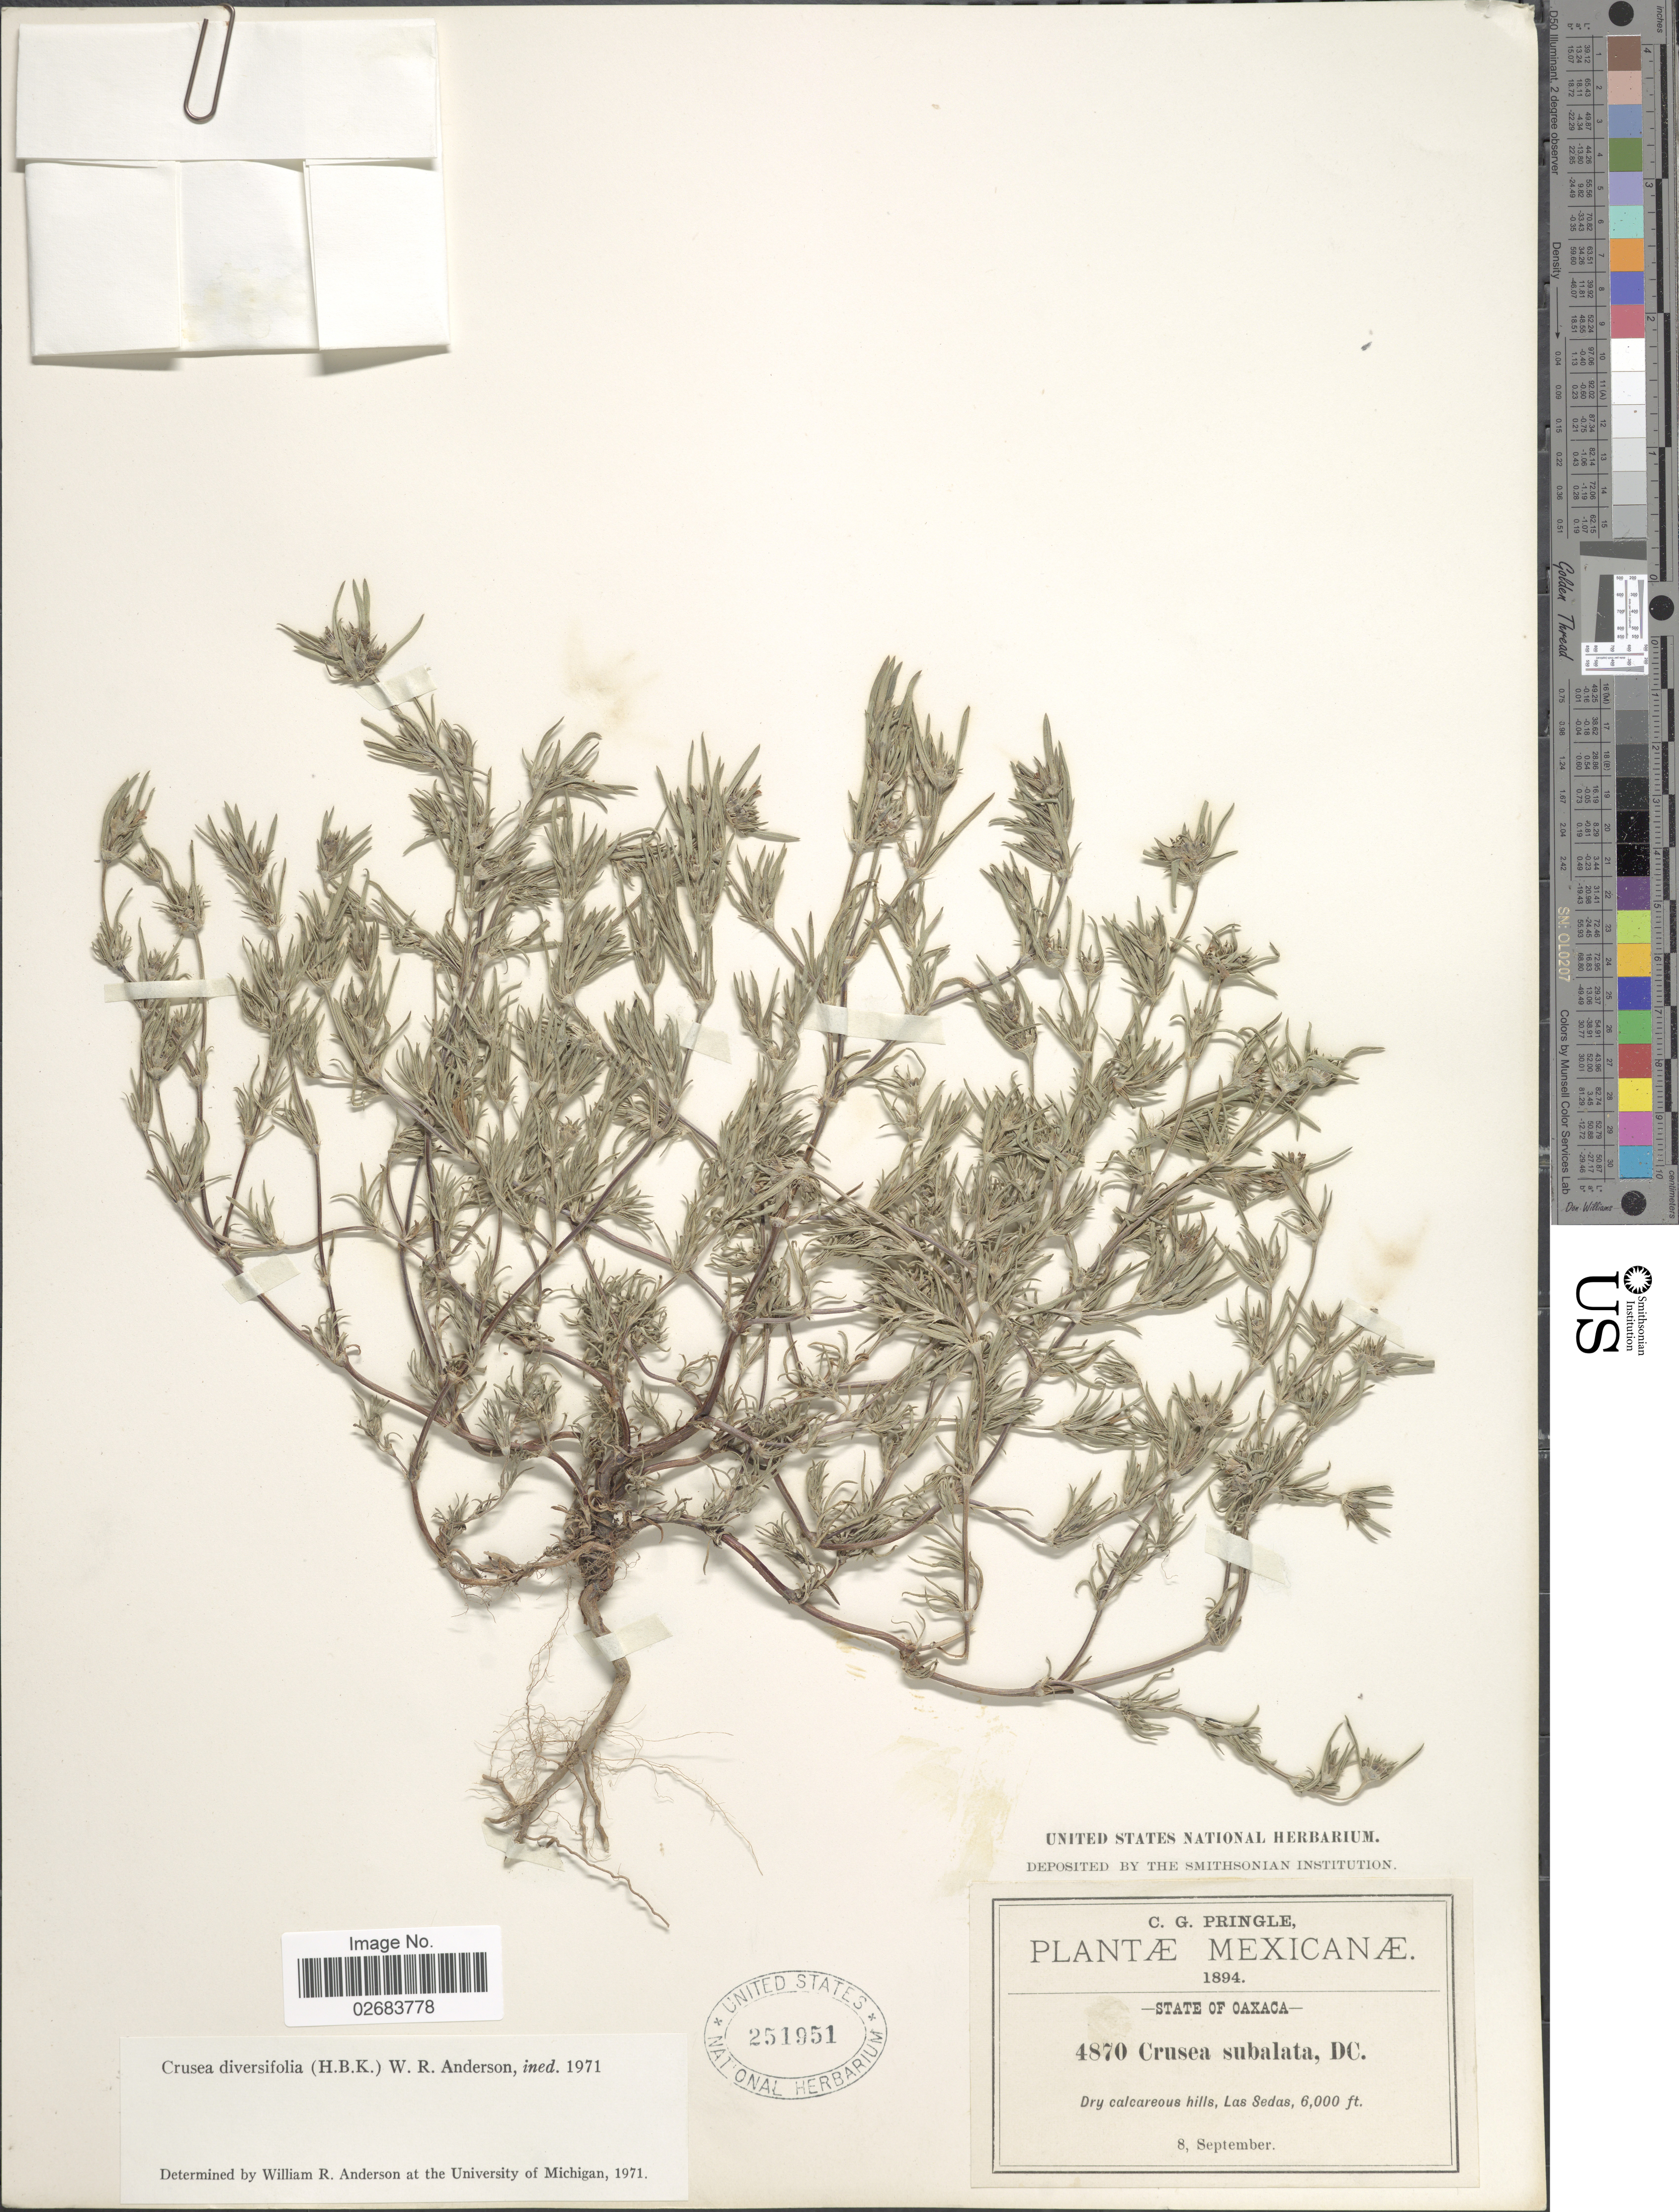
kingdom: Plantae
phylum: Tracheophyta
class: Magnoliopsida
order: Gentianales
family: Rubiaceae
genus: Crusea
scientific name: Crusea diversifolia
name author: (Kunth) W.R. Anderson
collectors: C. G. Pringle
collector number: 4870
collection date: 1894-09-08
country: Mexico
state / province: Oaxaca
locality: Dry calcareous hills, Las Sedas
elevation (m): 1829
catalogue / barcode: US 251951